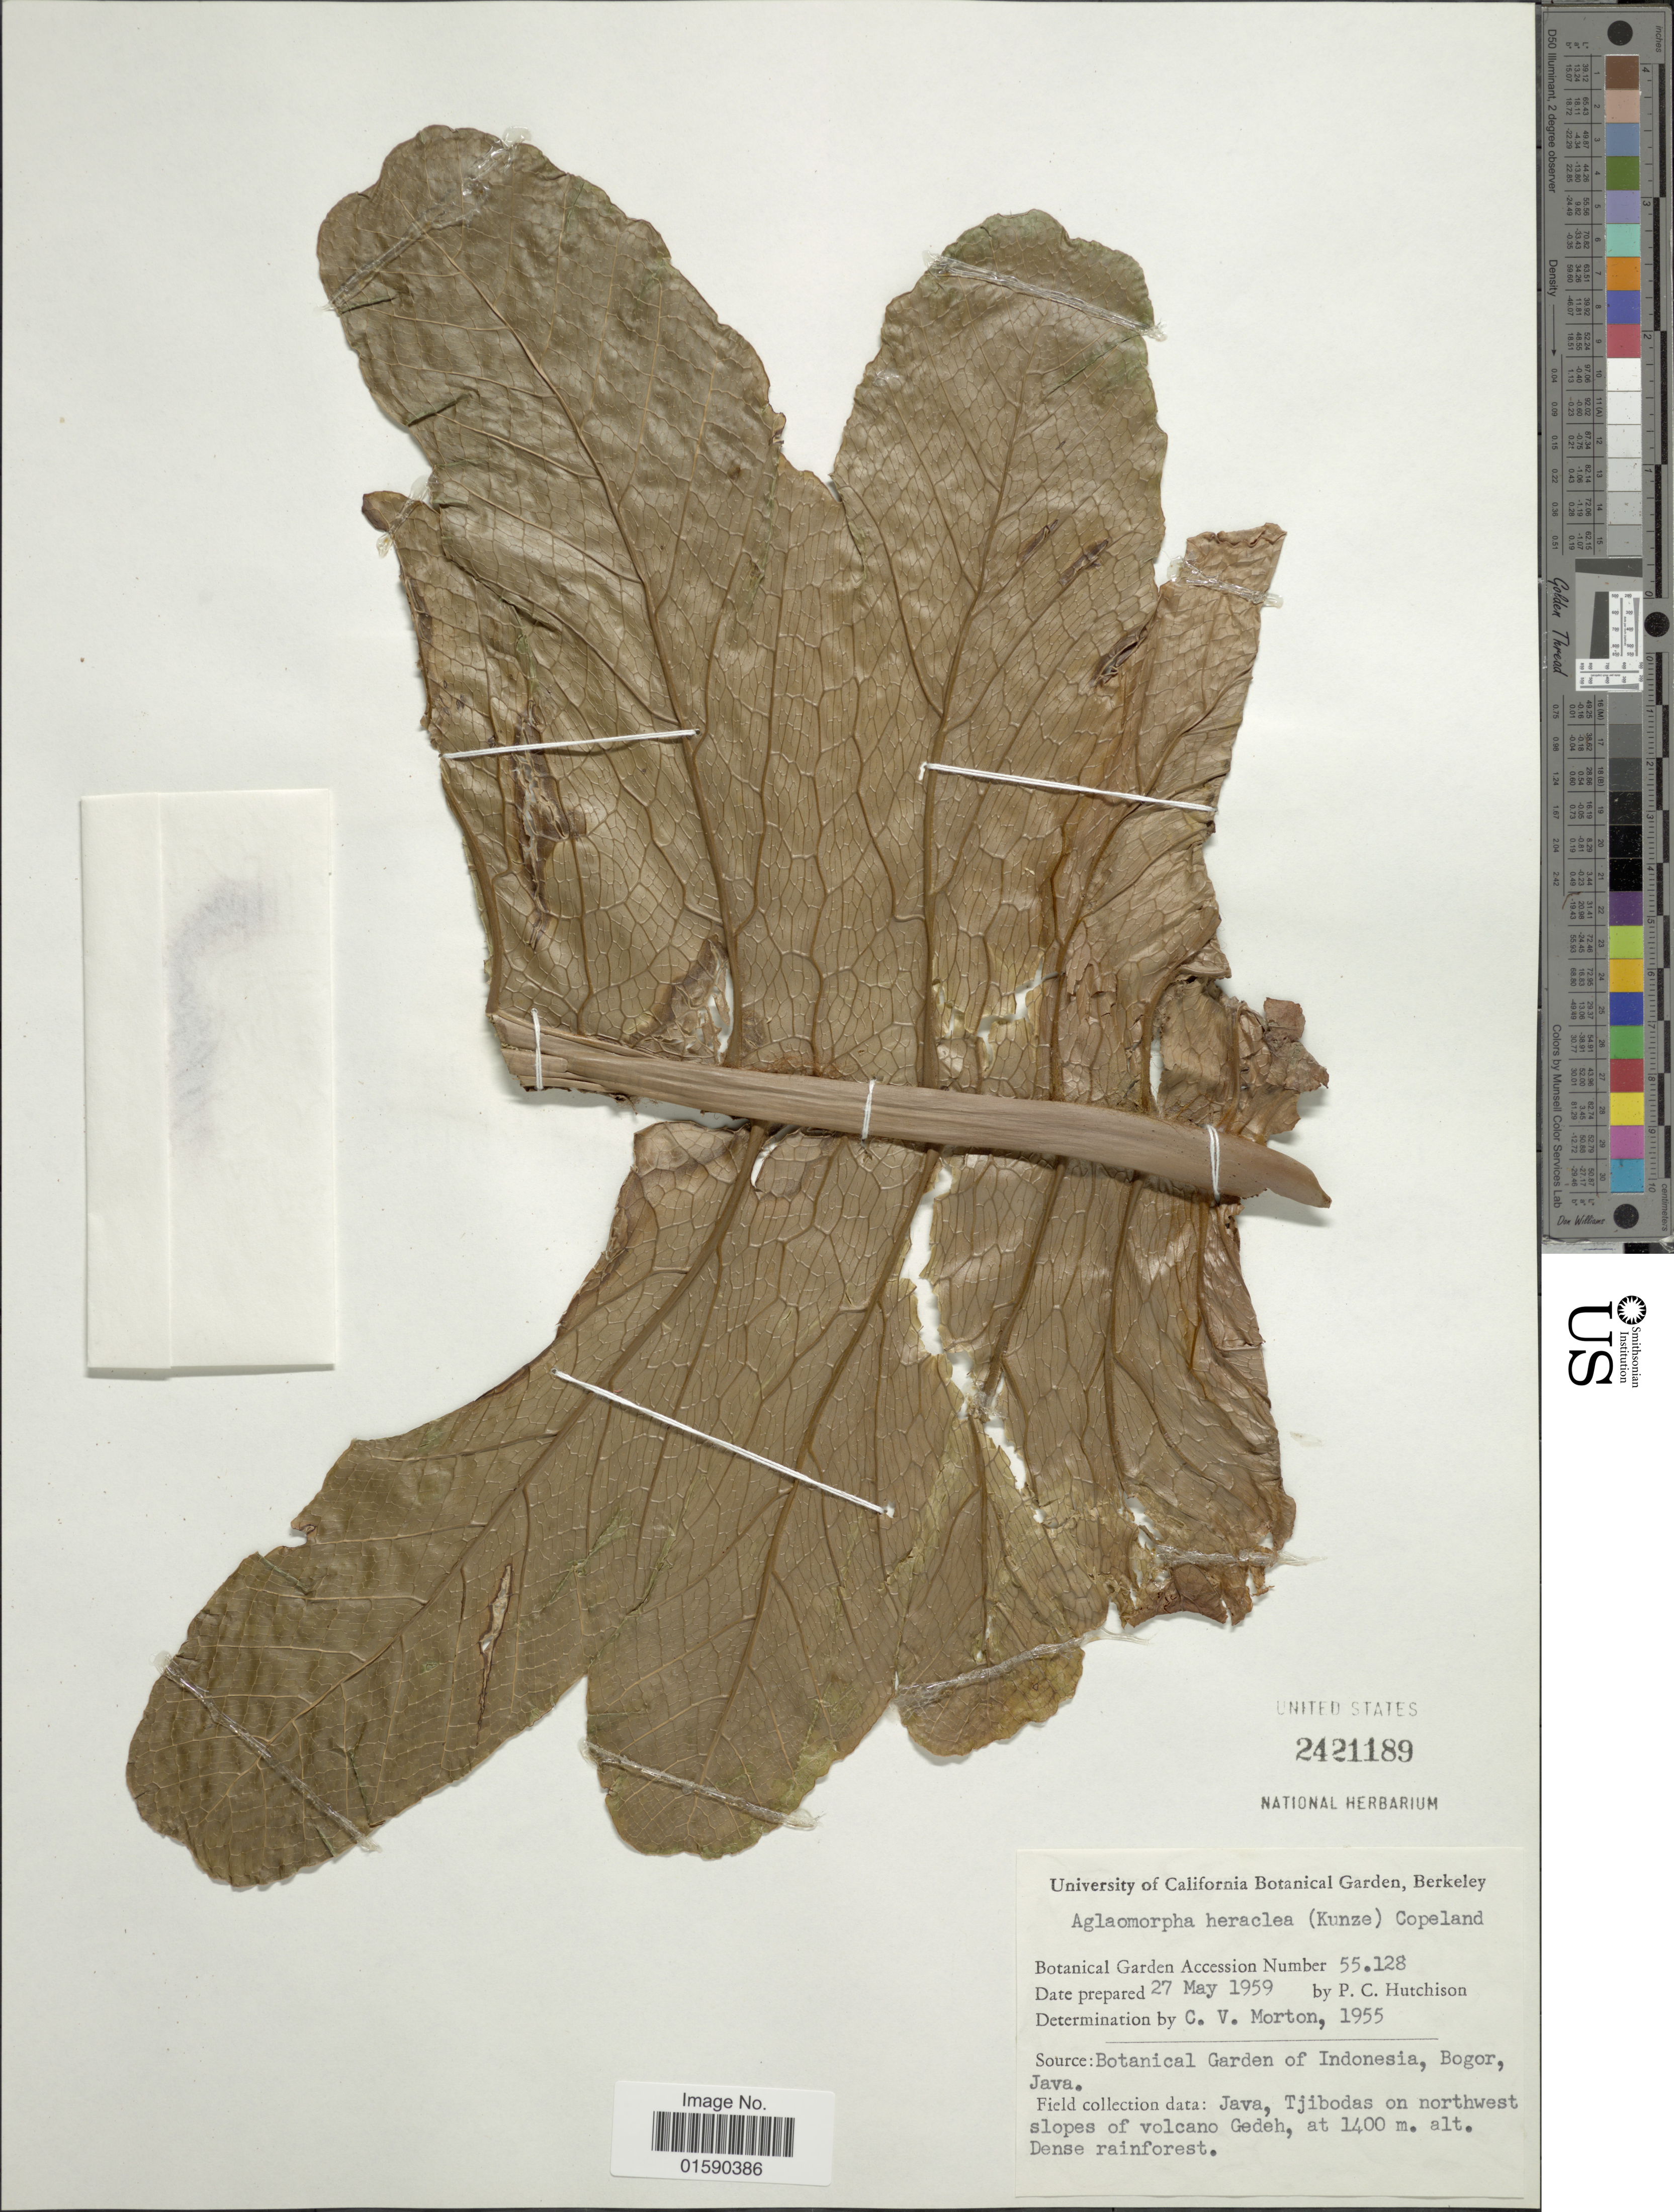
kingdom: Plantae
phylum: Tracheophyta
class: Polypodiopsida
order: Polypodiales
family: Polypodiaceae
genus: Aglaomorpha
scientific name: Aglaomorpha heraclea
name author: (Kunze) Copel.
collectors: P. C. Hutchison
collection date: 1959-05-27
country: United States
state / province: California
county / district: Alameda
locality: University of California Botanical Garden, Berkeley.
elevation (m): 1400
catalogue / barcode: US 2421189